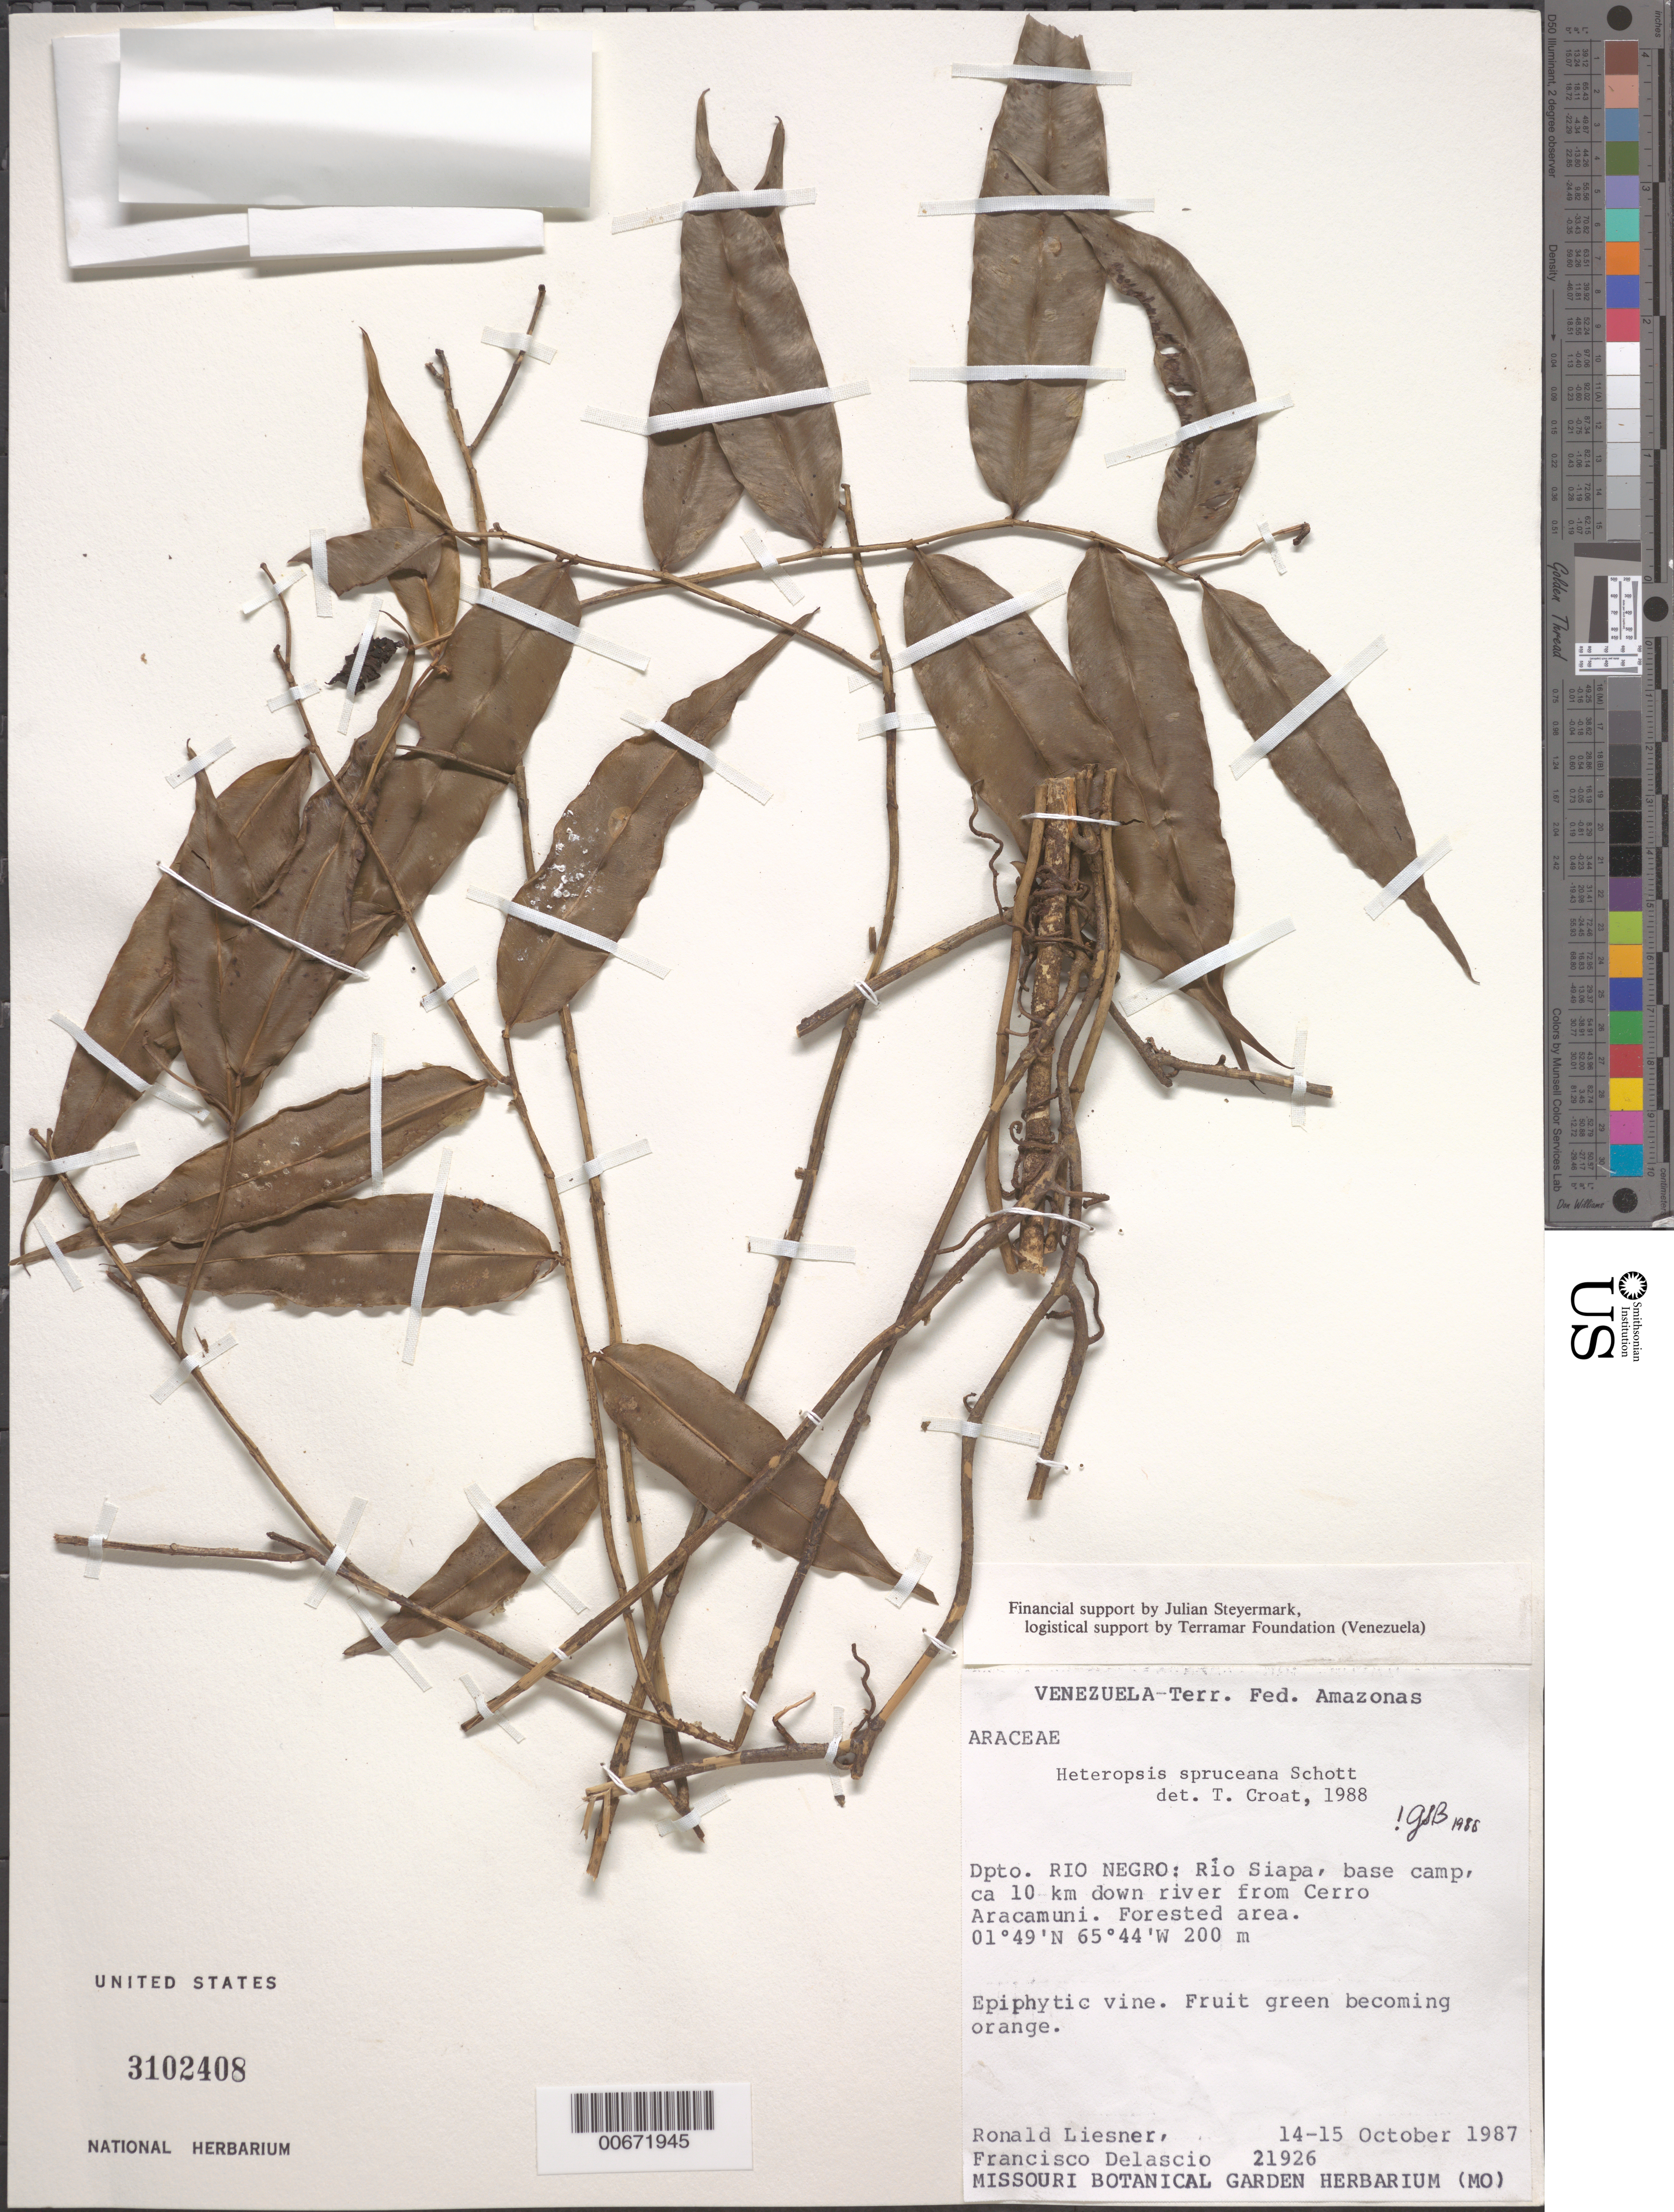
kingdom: Plantae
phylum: Tracheophyta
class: Liliopsida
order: Alismatales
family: Araceae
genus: Heteropsis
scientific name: Heteropsis spruceana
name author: Schott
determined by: Croat, Thomas B., Missouri Botanical Garden (MO)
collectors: R. L. Liesner & F. Delascio C.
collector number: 21926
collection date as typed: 14-Oct-87 to 15-Oct-87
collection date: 1987-10-14/1987-10-15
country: Venezuela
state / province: Amazonas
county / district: Río Negro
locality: Río Siapa, base camp, 10 km downriver from Cerro Aracamuni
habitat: Forested area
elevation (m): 200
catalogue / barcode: US 3102408